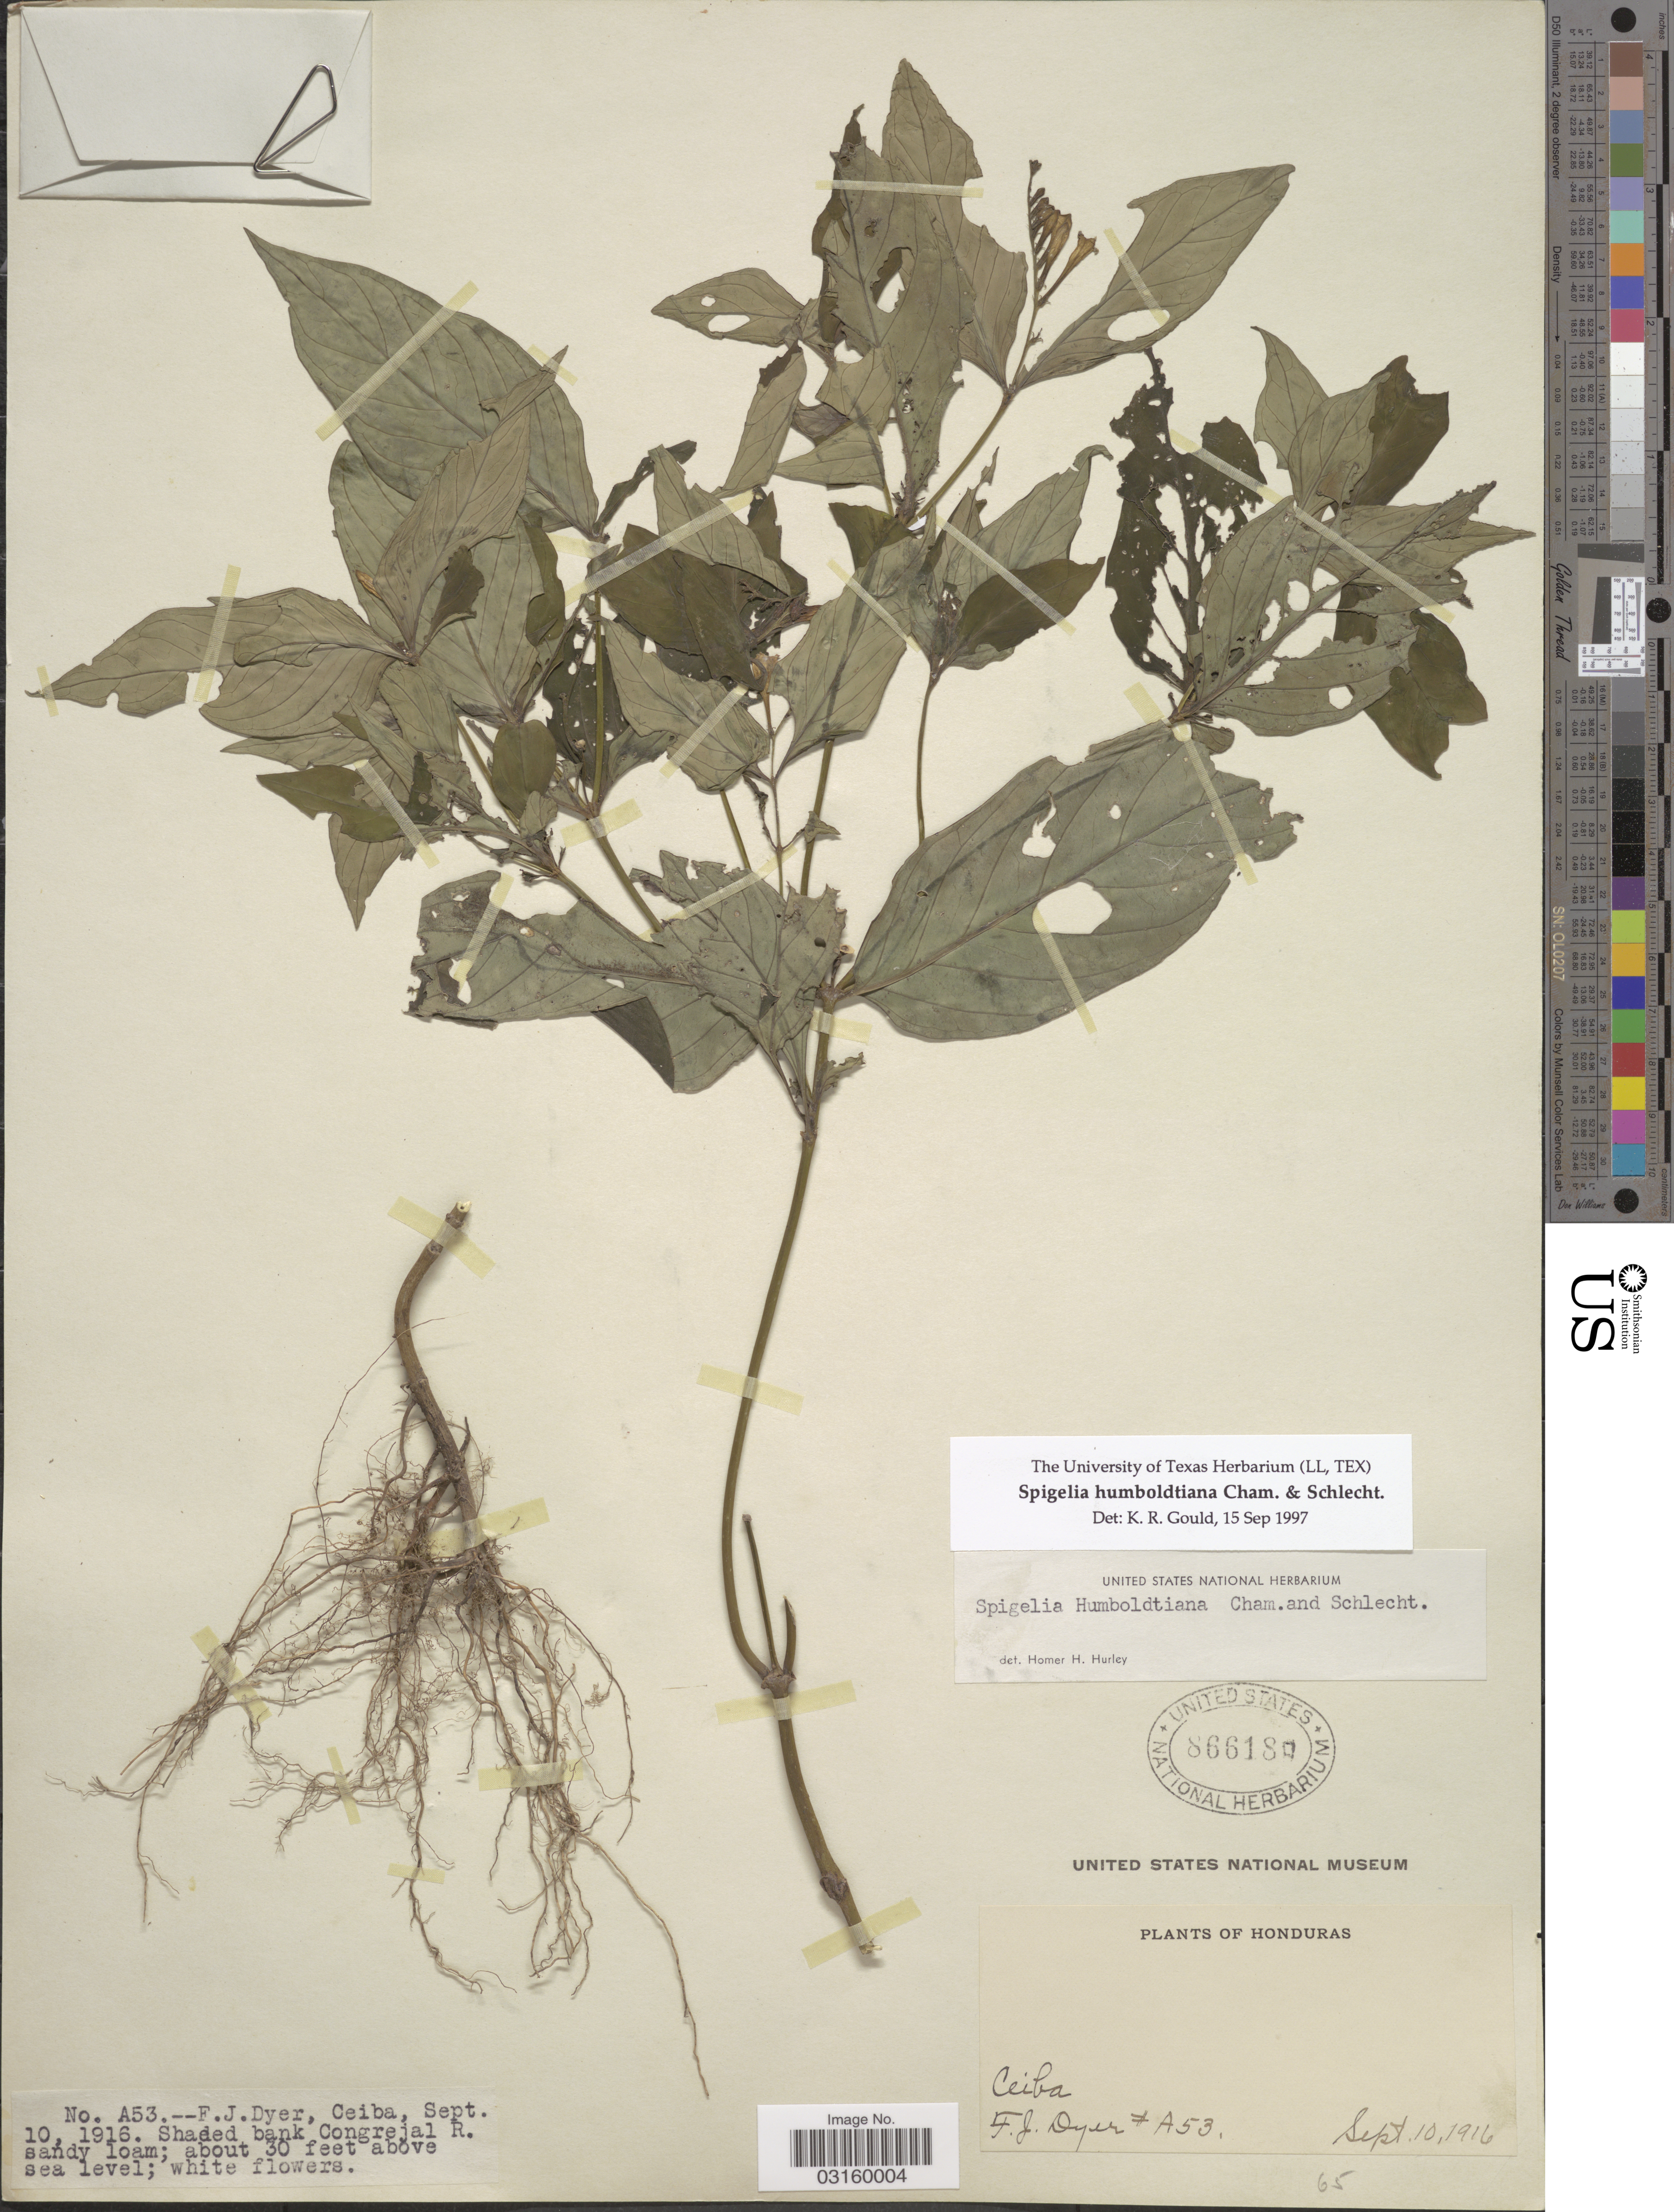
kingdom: Plantae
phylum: Tracheophyta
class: Magnoliopsida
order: Gentianales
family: Loganiaceae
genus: Spigelia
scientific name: Spigelia humboldtiana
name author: Cham. & Schltdl.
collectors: F. J. Dyer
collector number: A53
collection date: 1916-09-10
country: Honduras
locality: Ceiba, Shaded bank Congrejal R. sandy loam.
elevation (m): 9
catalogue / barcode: US 866180